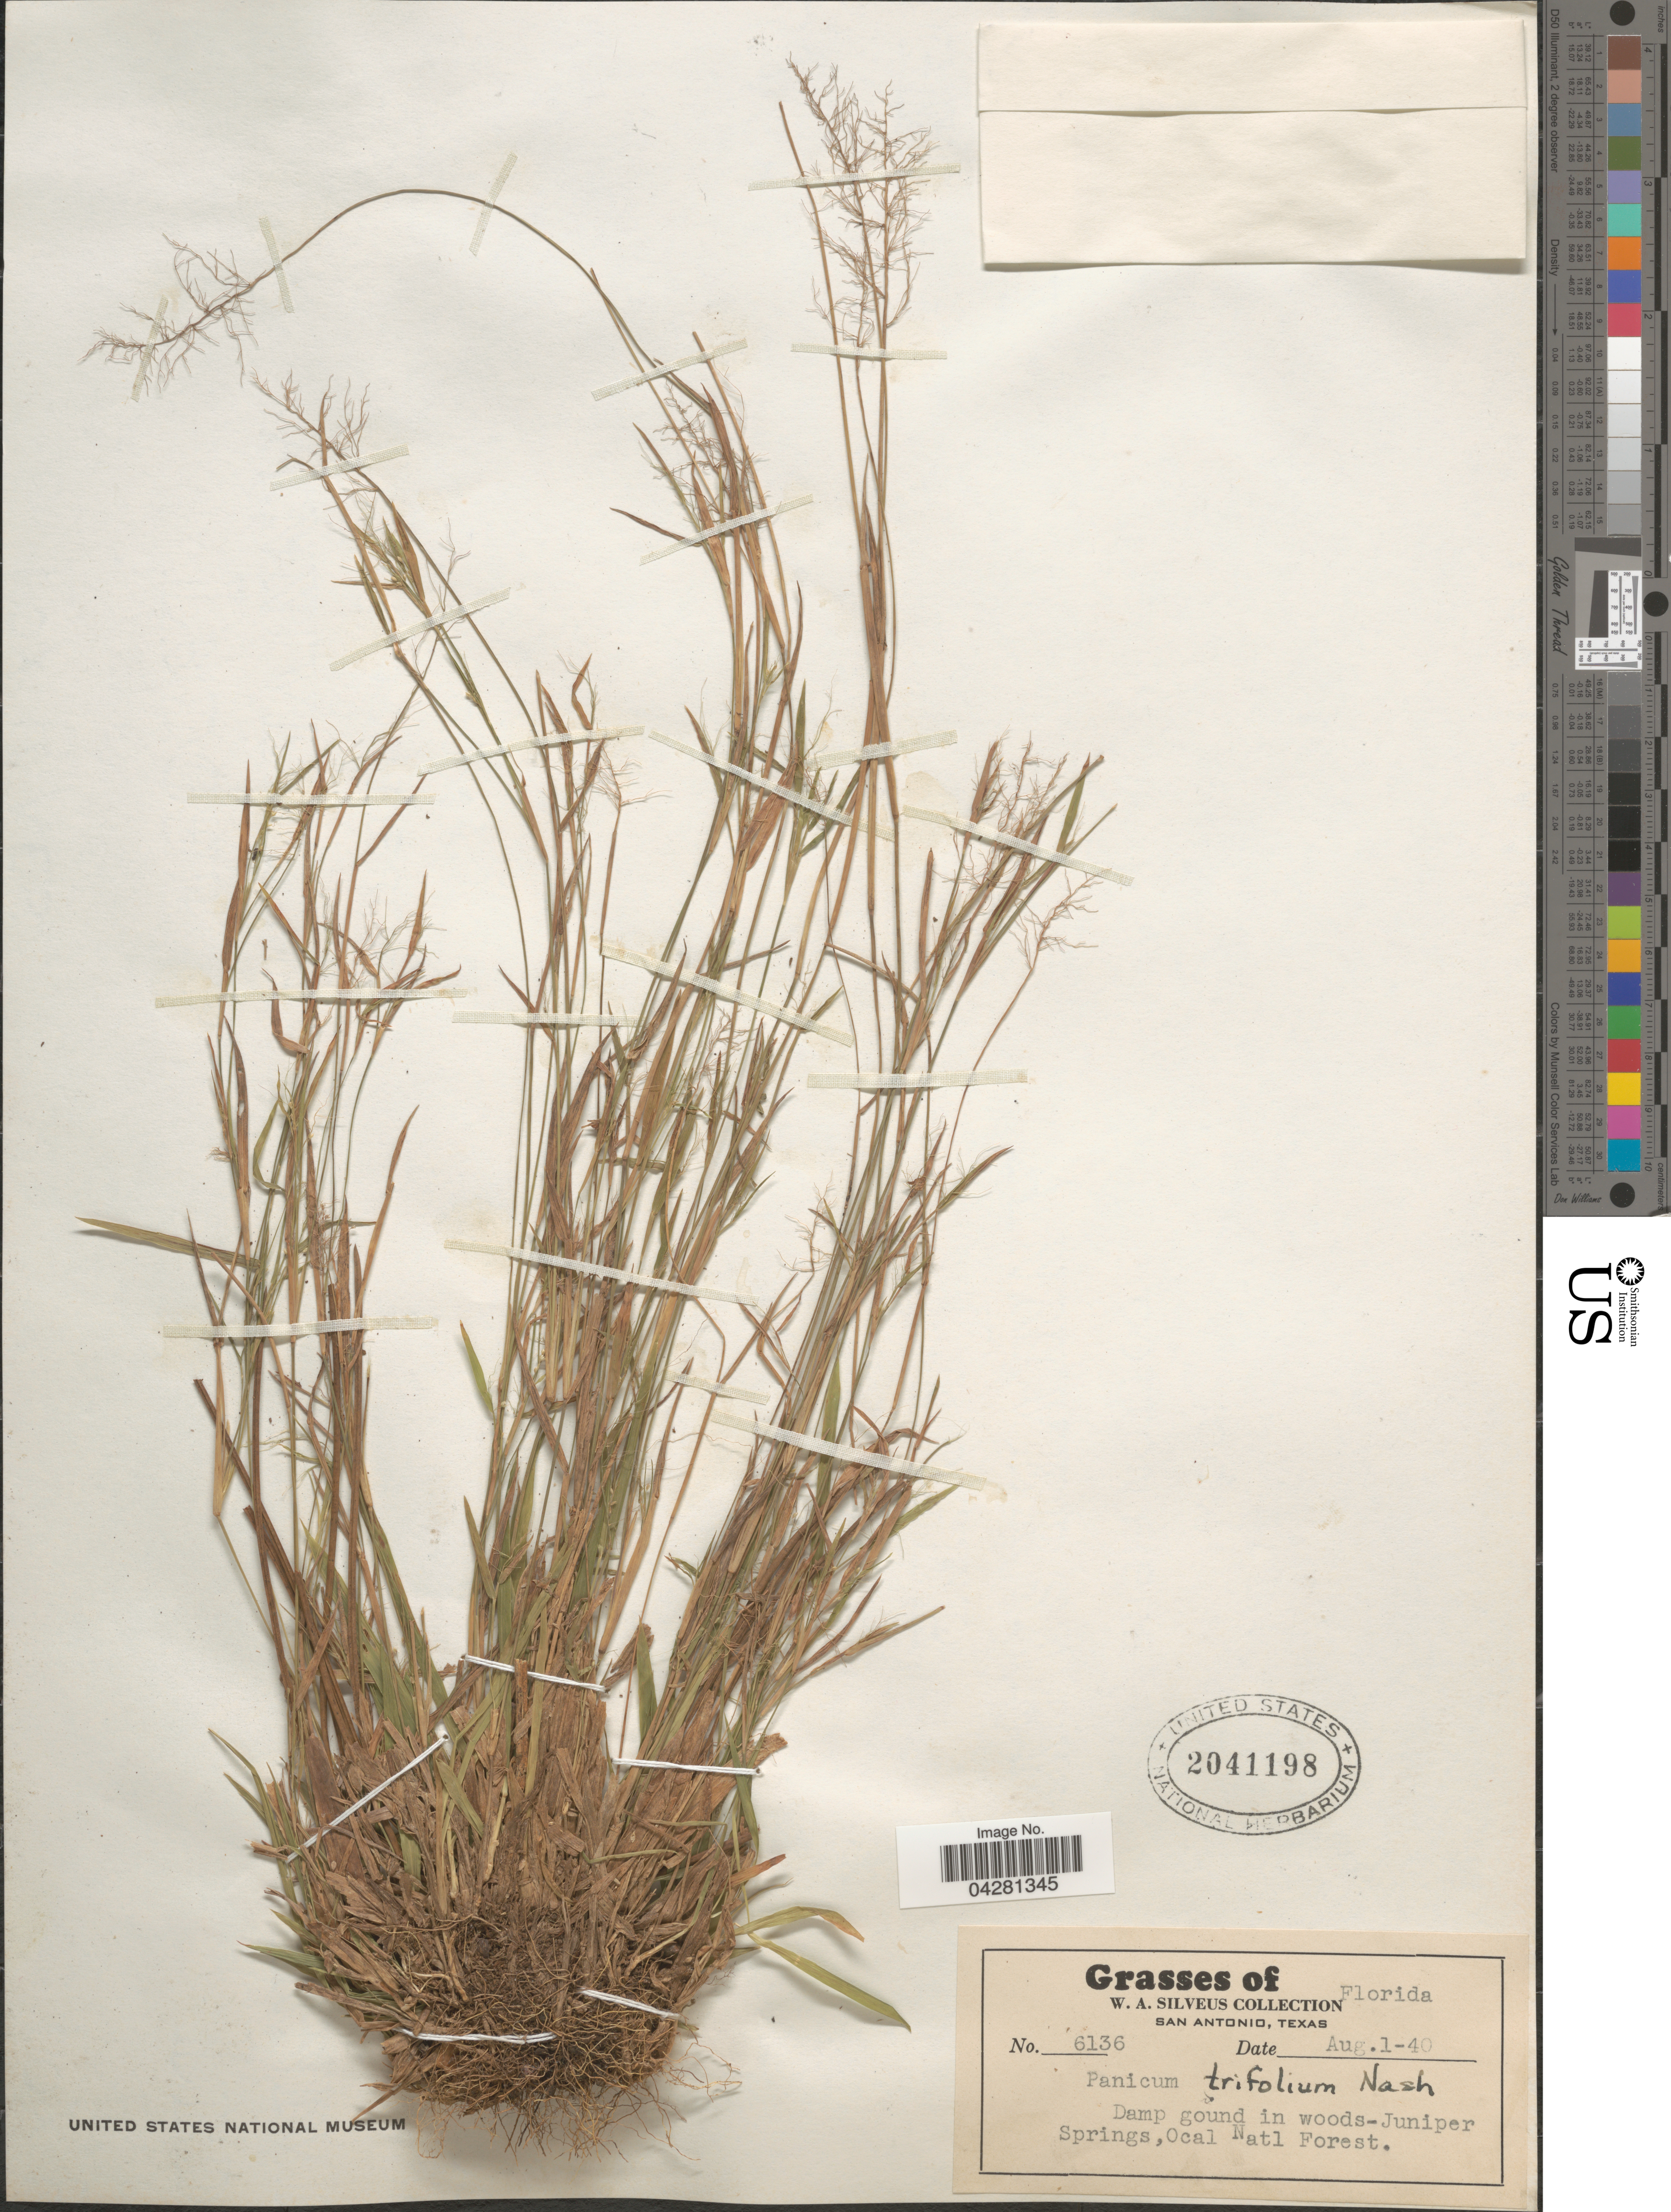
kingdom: Plantae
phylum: Tracheophyta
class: Liliopsida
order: Poales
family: Poaceae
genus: Dichanthelium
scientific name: Dichanthelium dichotomum var. unciphyllum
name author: (Trin.) Davidse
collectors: W. Silveus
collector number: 6136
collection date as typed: Transcribed d/m/y: 1/8/40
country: United States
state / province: Florida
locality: Damp ground in woods - Juniper Springs, Ocal Natl Forest.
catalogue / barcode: US 2041198